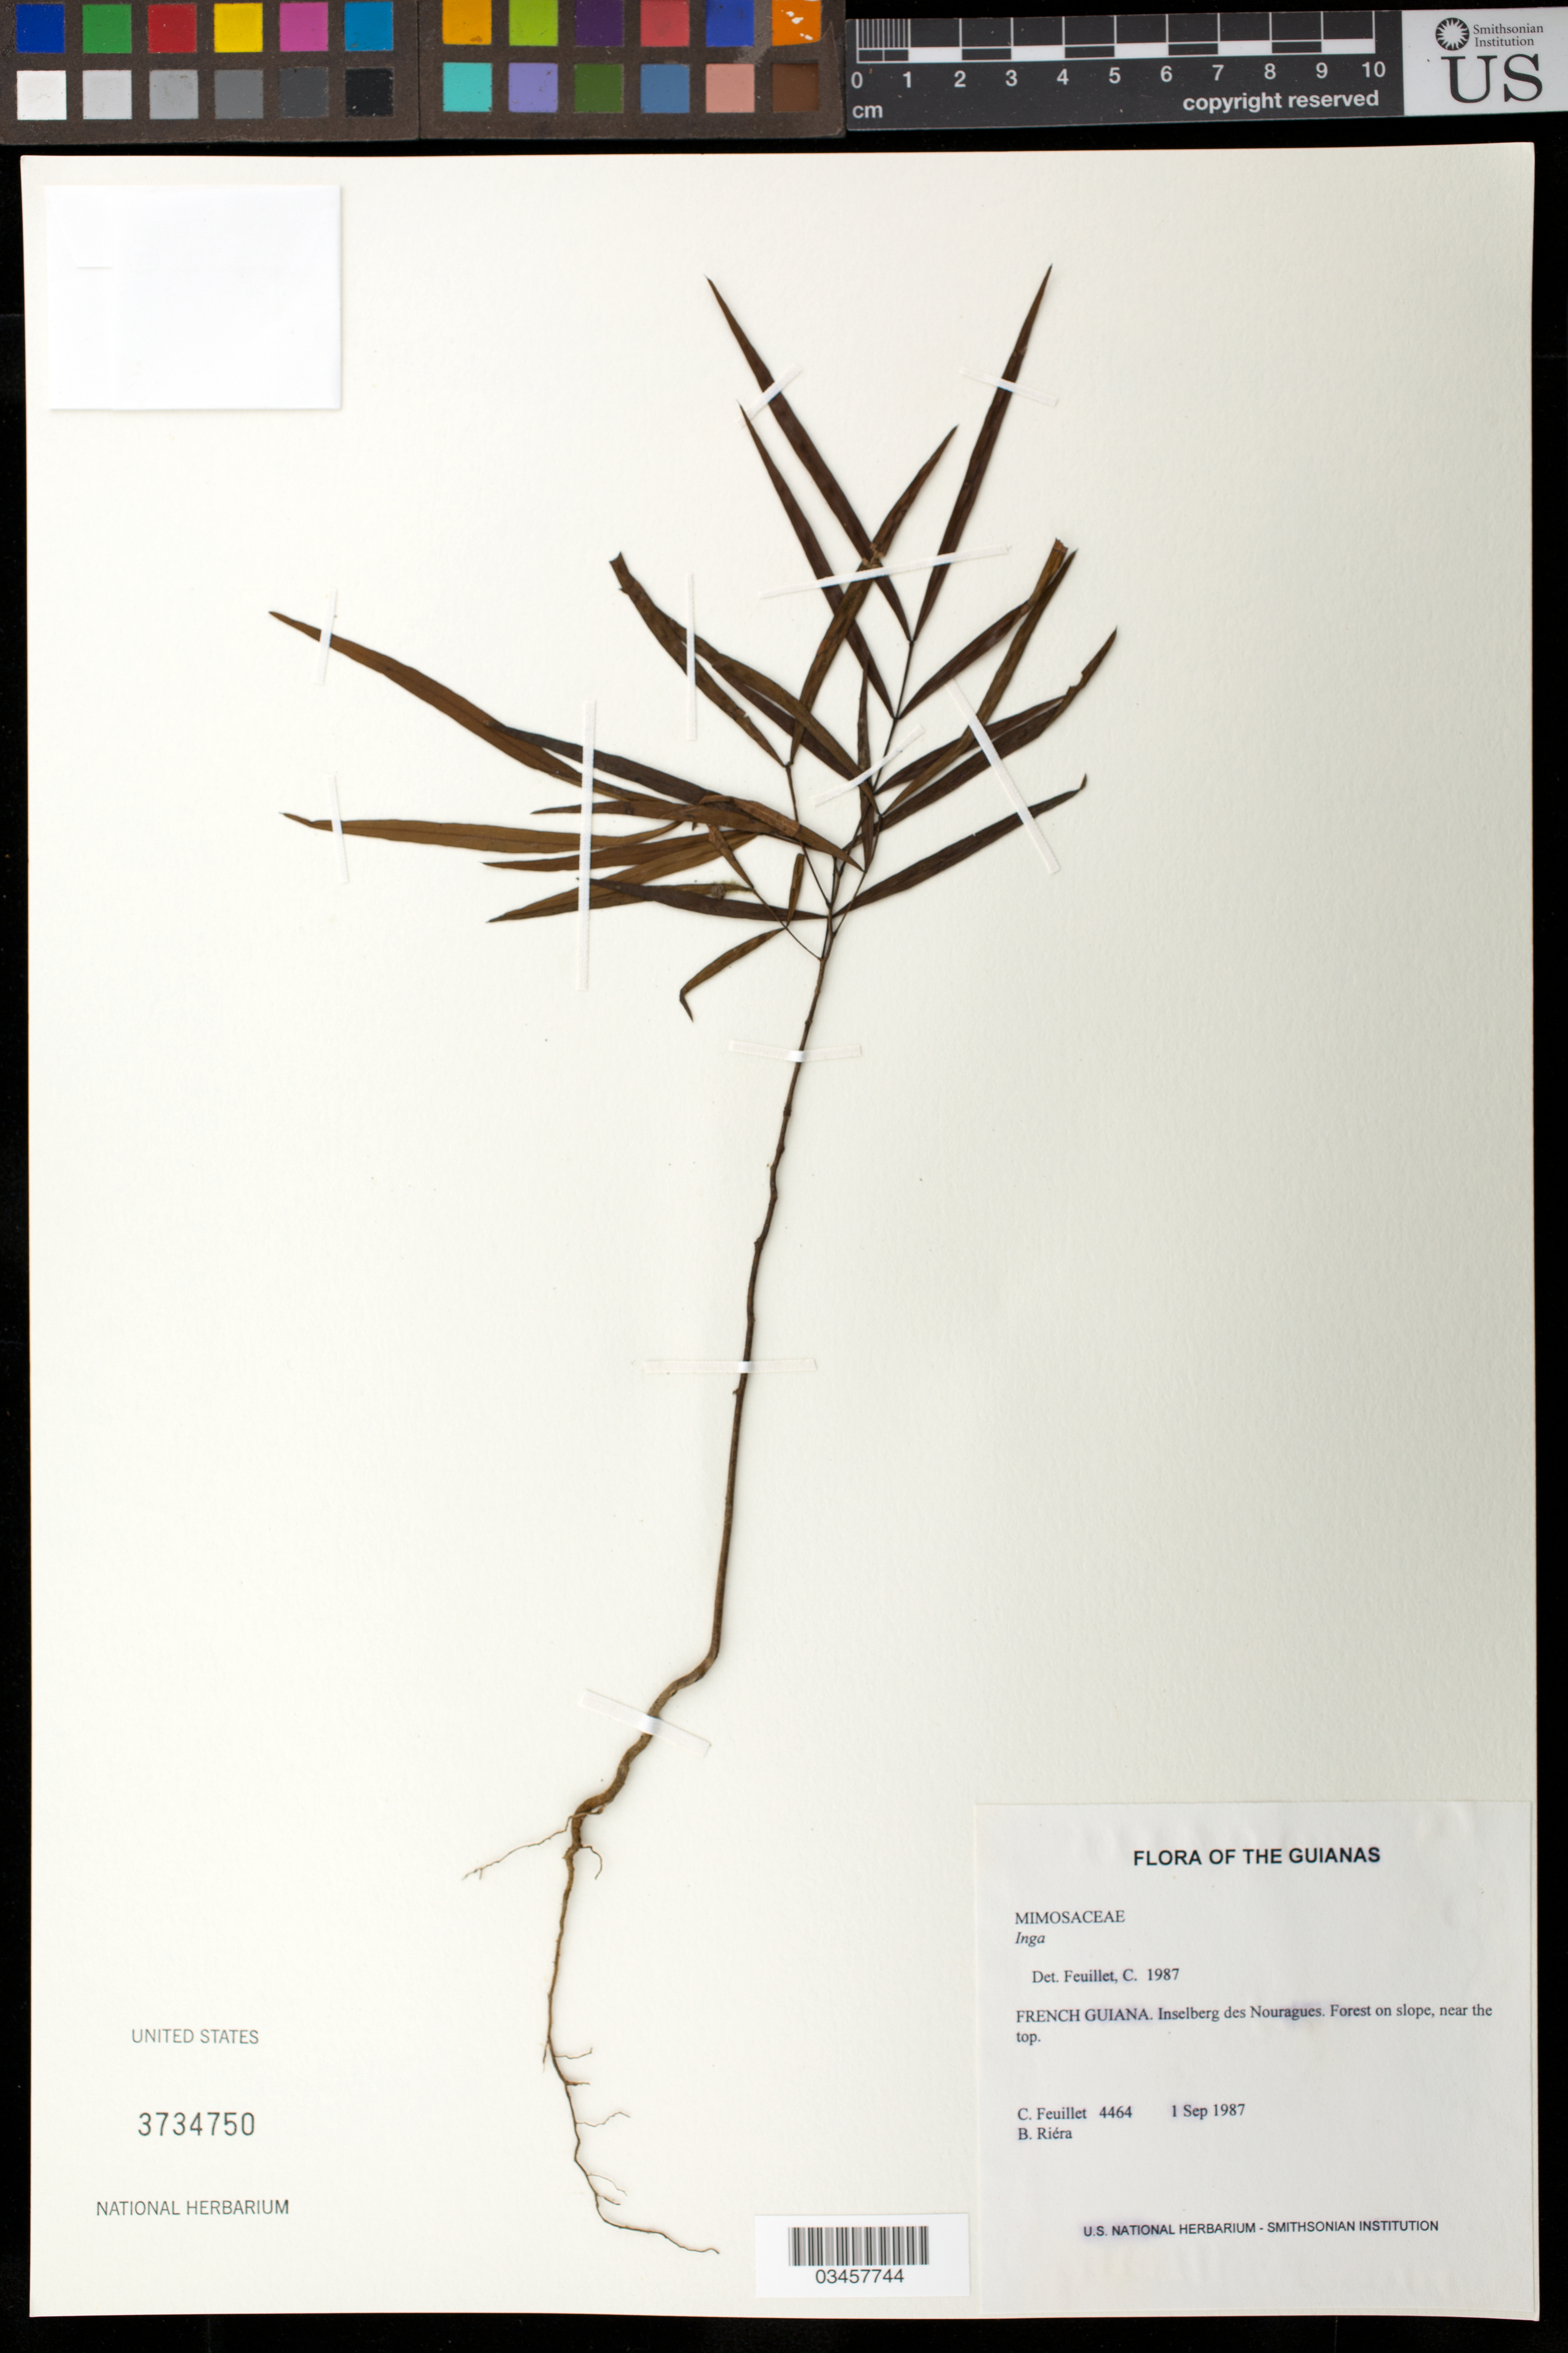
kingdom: Plantae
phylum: Tracheophyta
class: Magnoliopsida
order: Fabales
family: Fabaceae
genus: Inga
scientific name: Inga sp.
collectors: C. Feuillet & B. Riéra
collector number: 4464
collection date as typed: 1 Sep 1987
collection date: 1987-09-01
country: French Guiana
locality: Inselberg des Nouragues.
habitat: Forest on slope, near the tip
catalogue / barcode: US 3734750